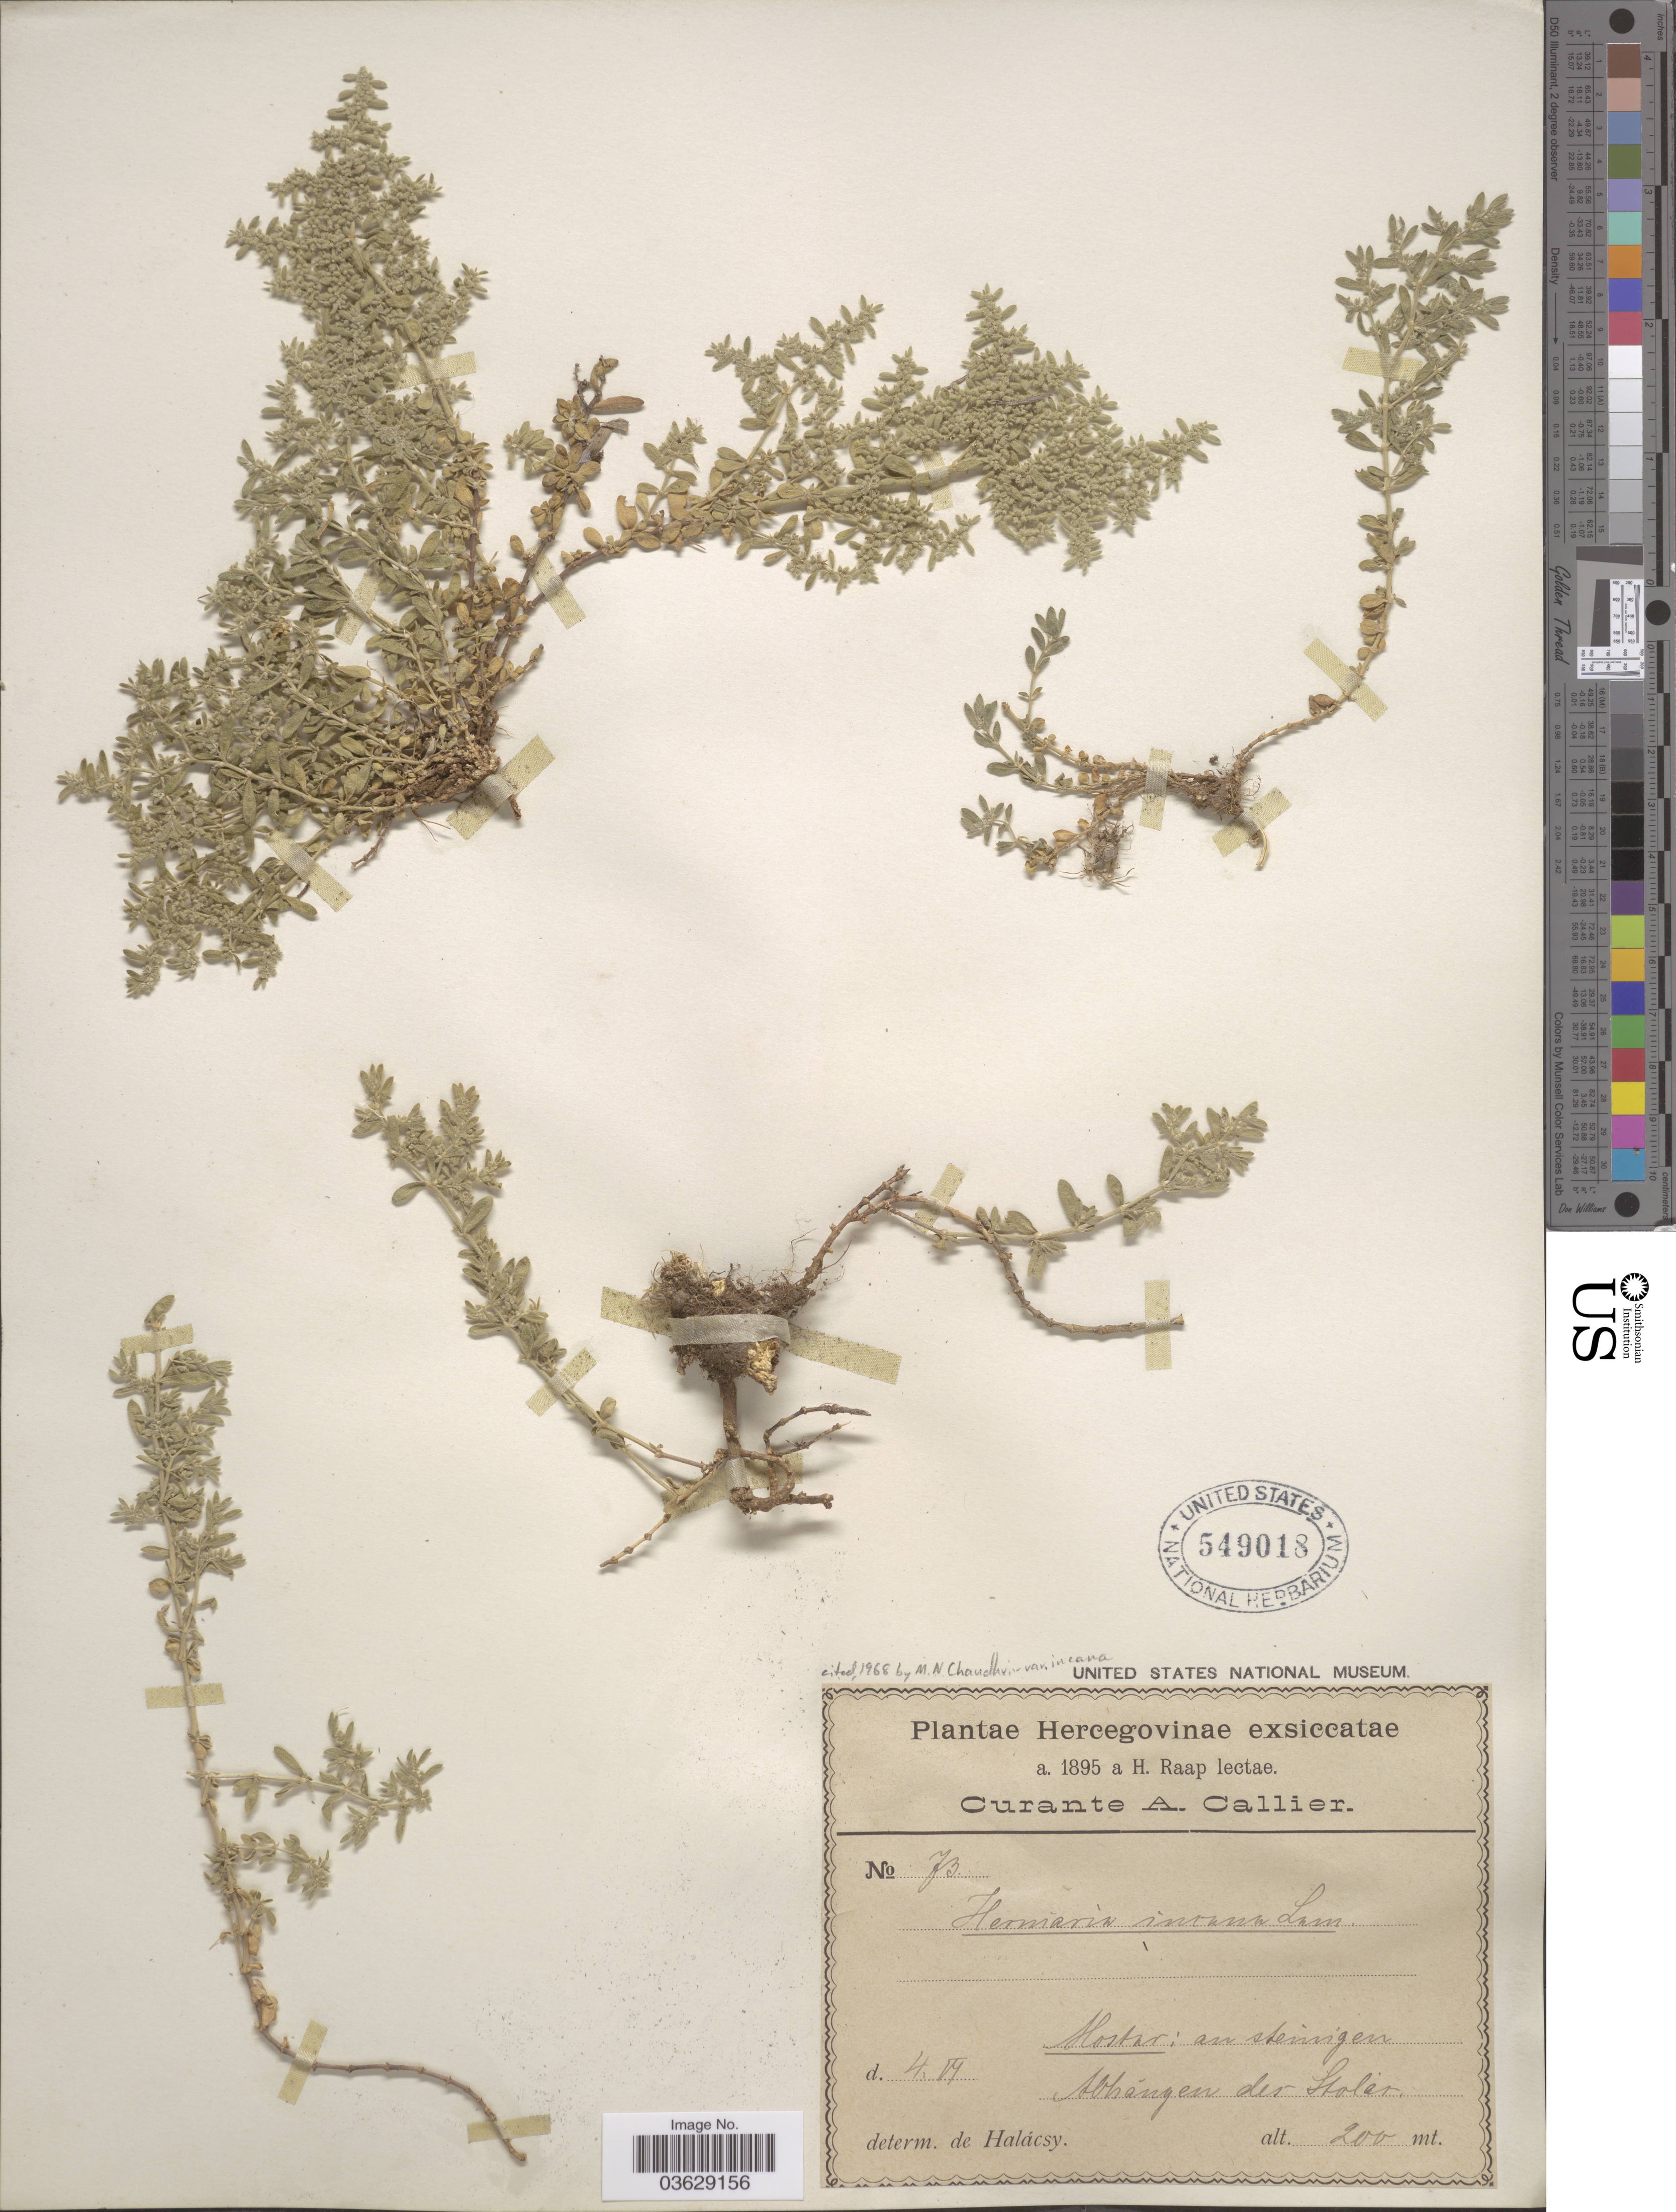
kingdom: Plantae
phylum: Tracheophyta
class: Magnoliopsida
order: Caryophyllales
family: Caryophyllaceae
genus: Herniaria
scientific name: Herniaria incana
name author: Lam.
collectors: H. Raap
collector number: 73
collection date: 1895-06-04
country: Montenegro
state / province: Herceg-Novi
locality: Mostar: in steinigen Abhangen des Stoler.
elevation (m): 200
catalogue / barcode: US 549018